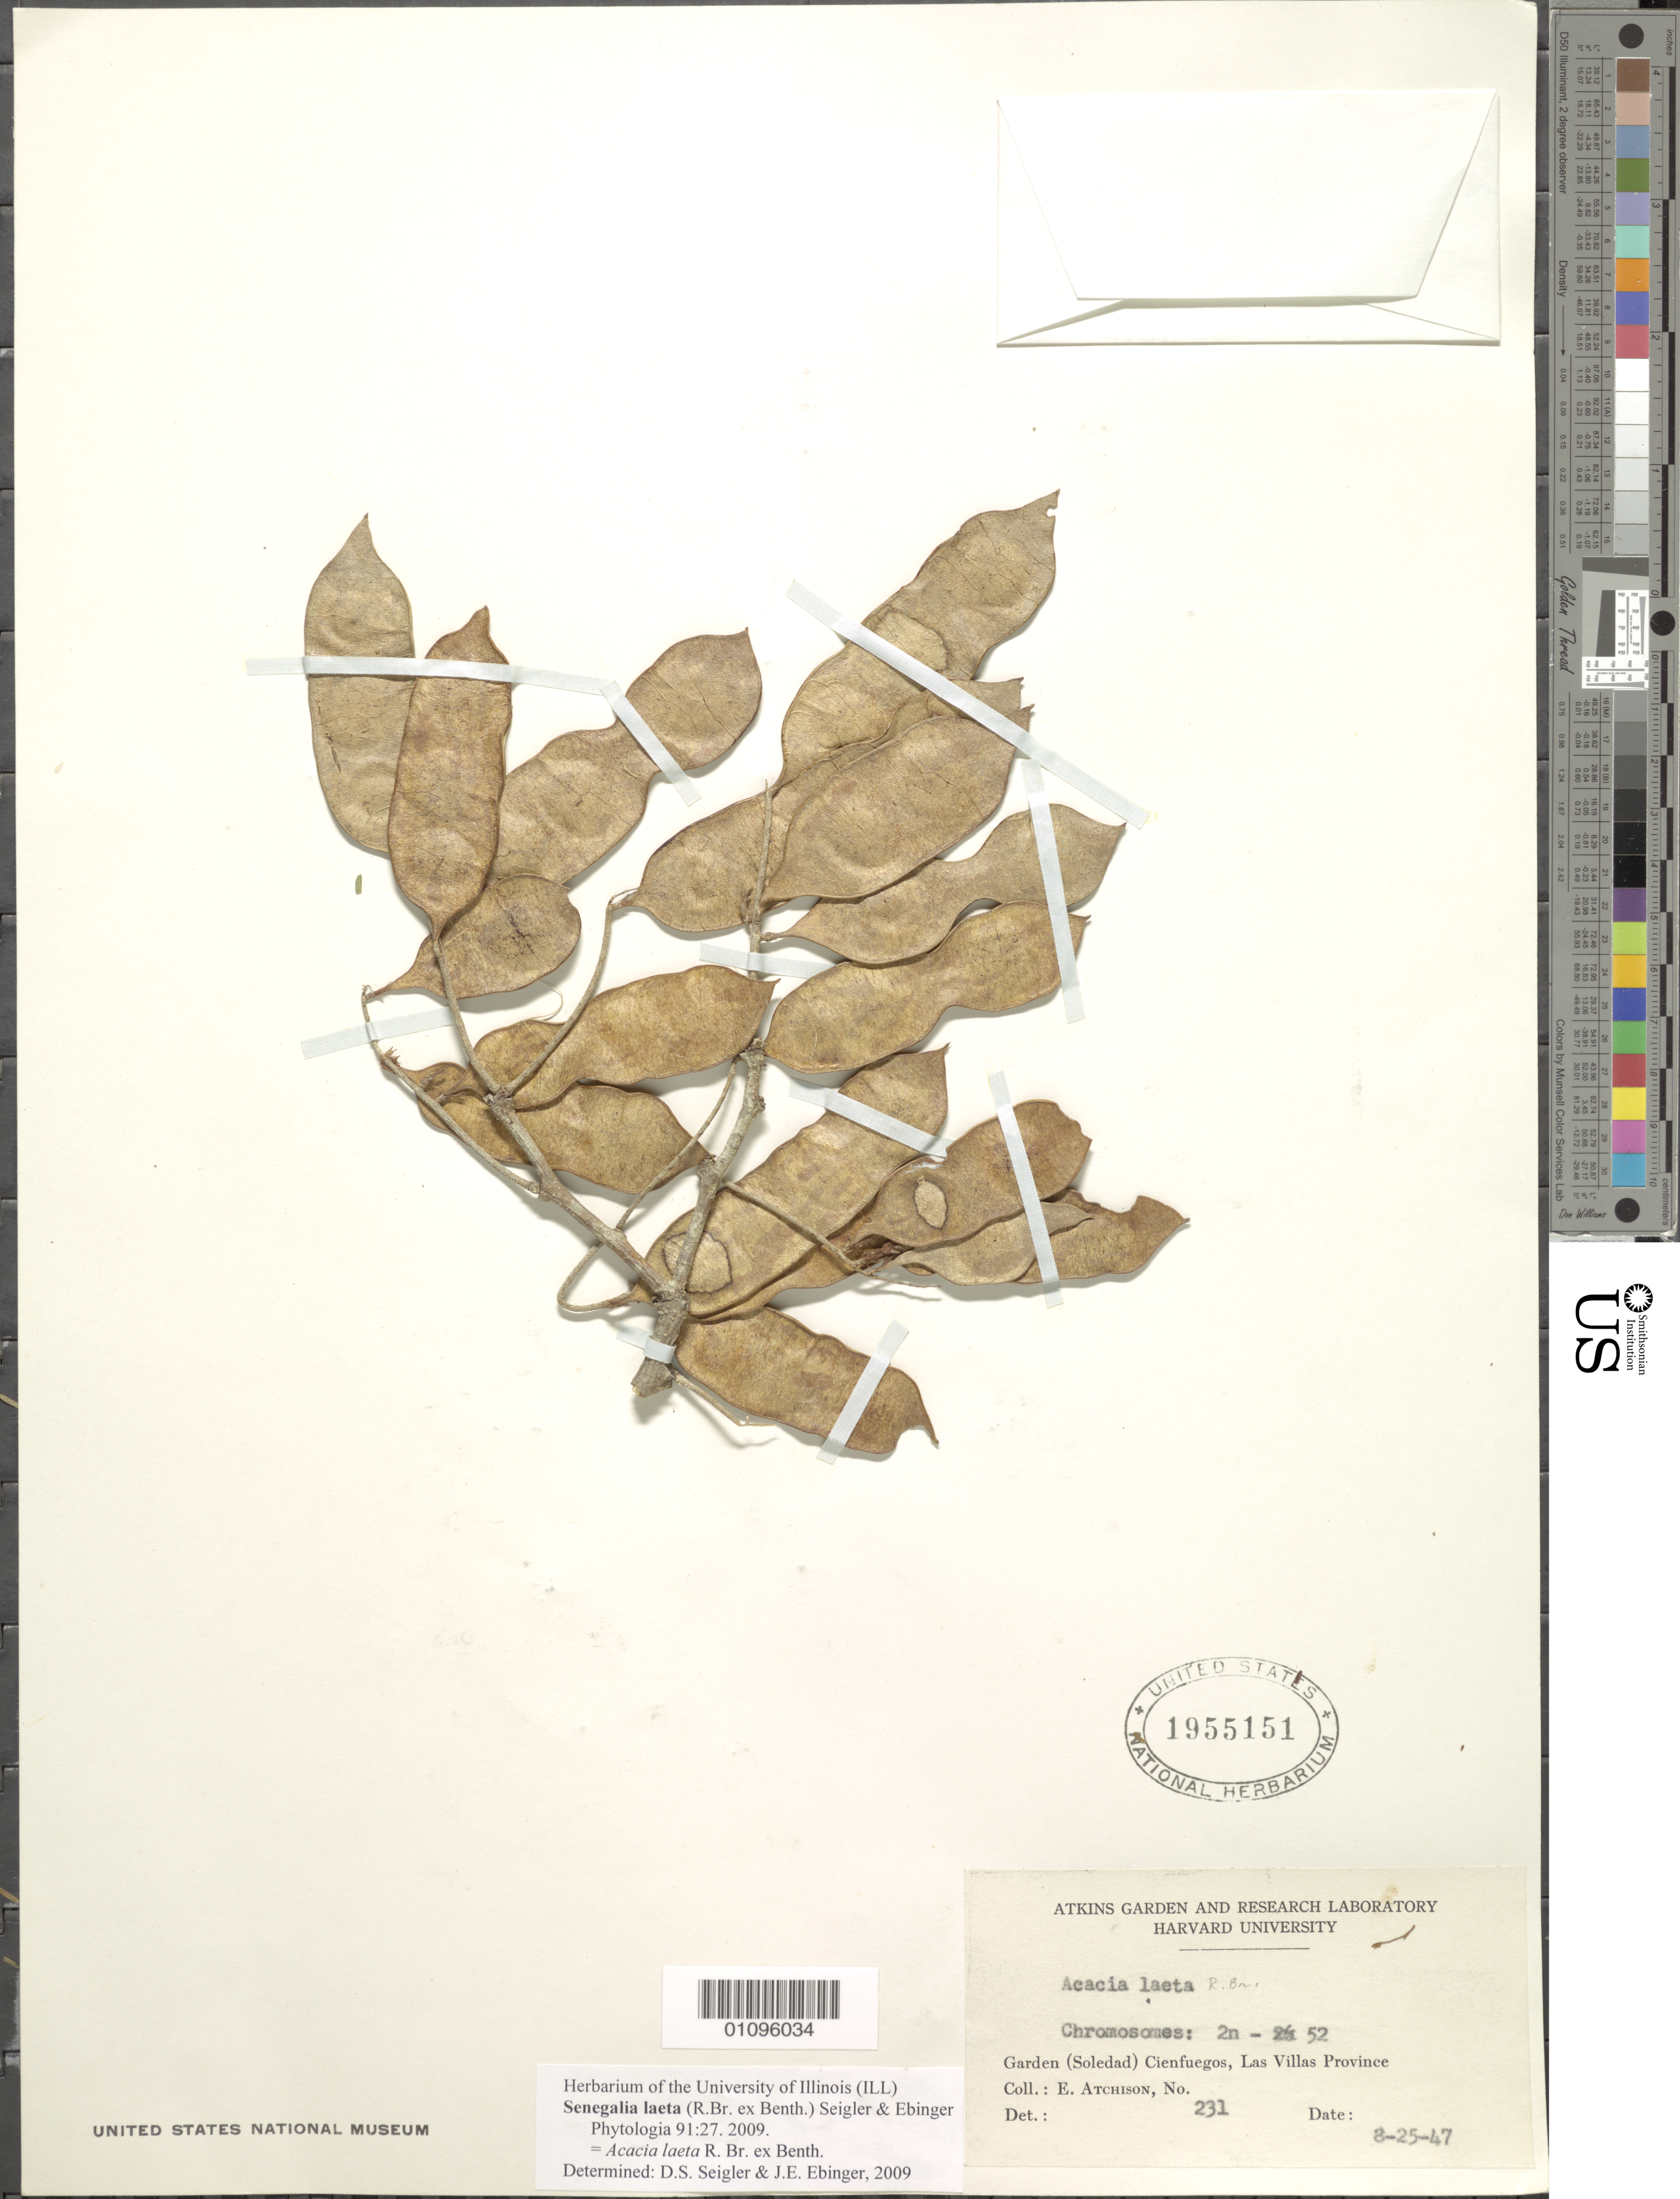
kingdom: Plantae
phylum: Tracheophyta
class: Magnoliopsida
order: Fabales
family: Fabaceae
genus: Senegalia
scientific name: Senegalia laeta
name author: (R. Br. ex Benth.) Seigler & Ebinger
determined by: Ebinger, J. E.; Seigler, David S.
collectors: E. Atchison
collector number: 231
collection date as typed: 25 Aug 1947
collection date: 1947-08-25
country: Cuba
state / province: Cienfuegos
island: Cuba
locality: Garden (Soledad) Cienfuegos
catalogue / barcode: US 1955151